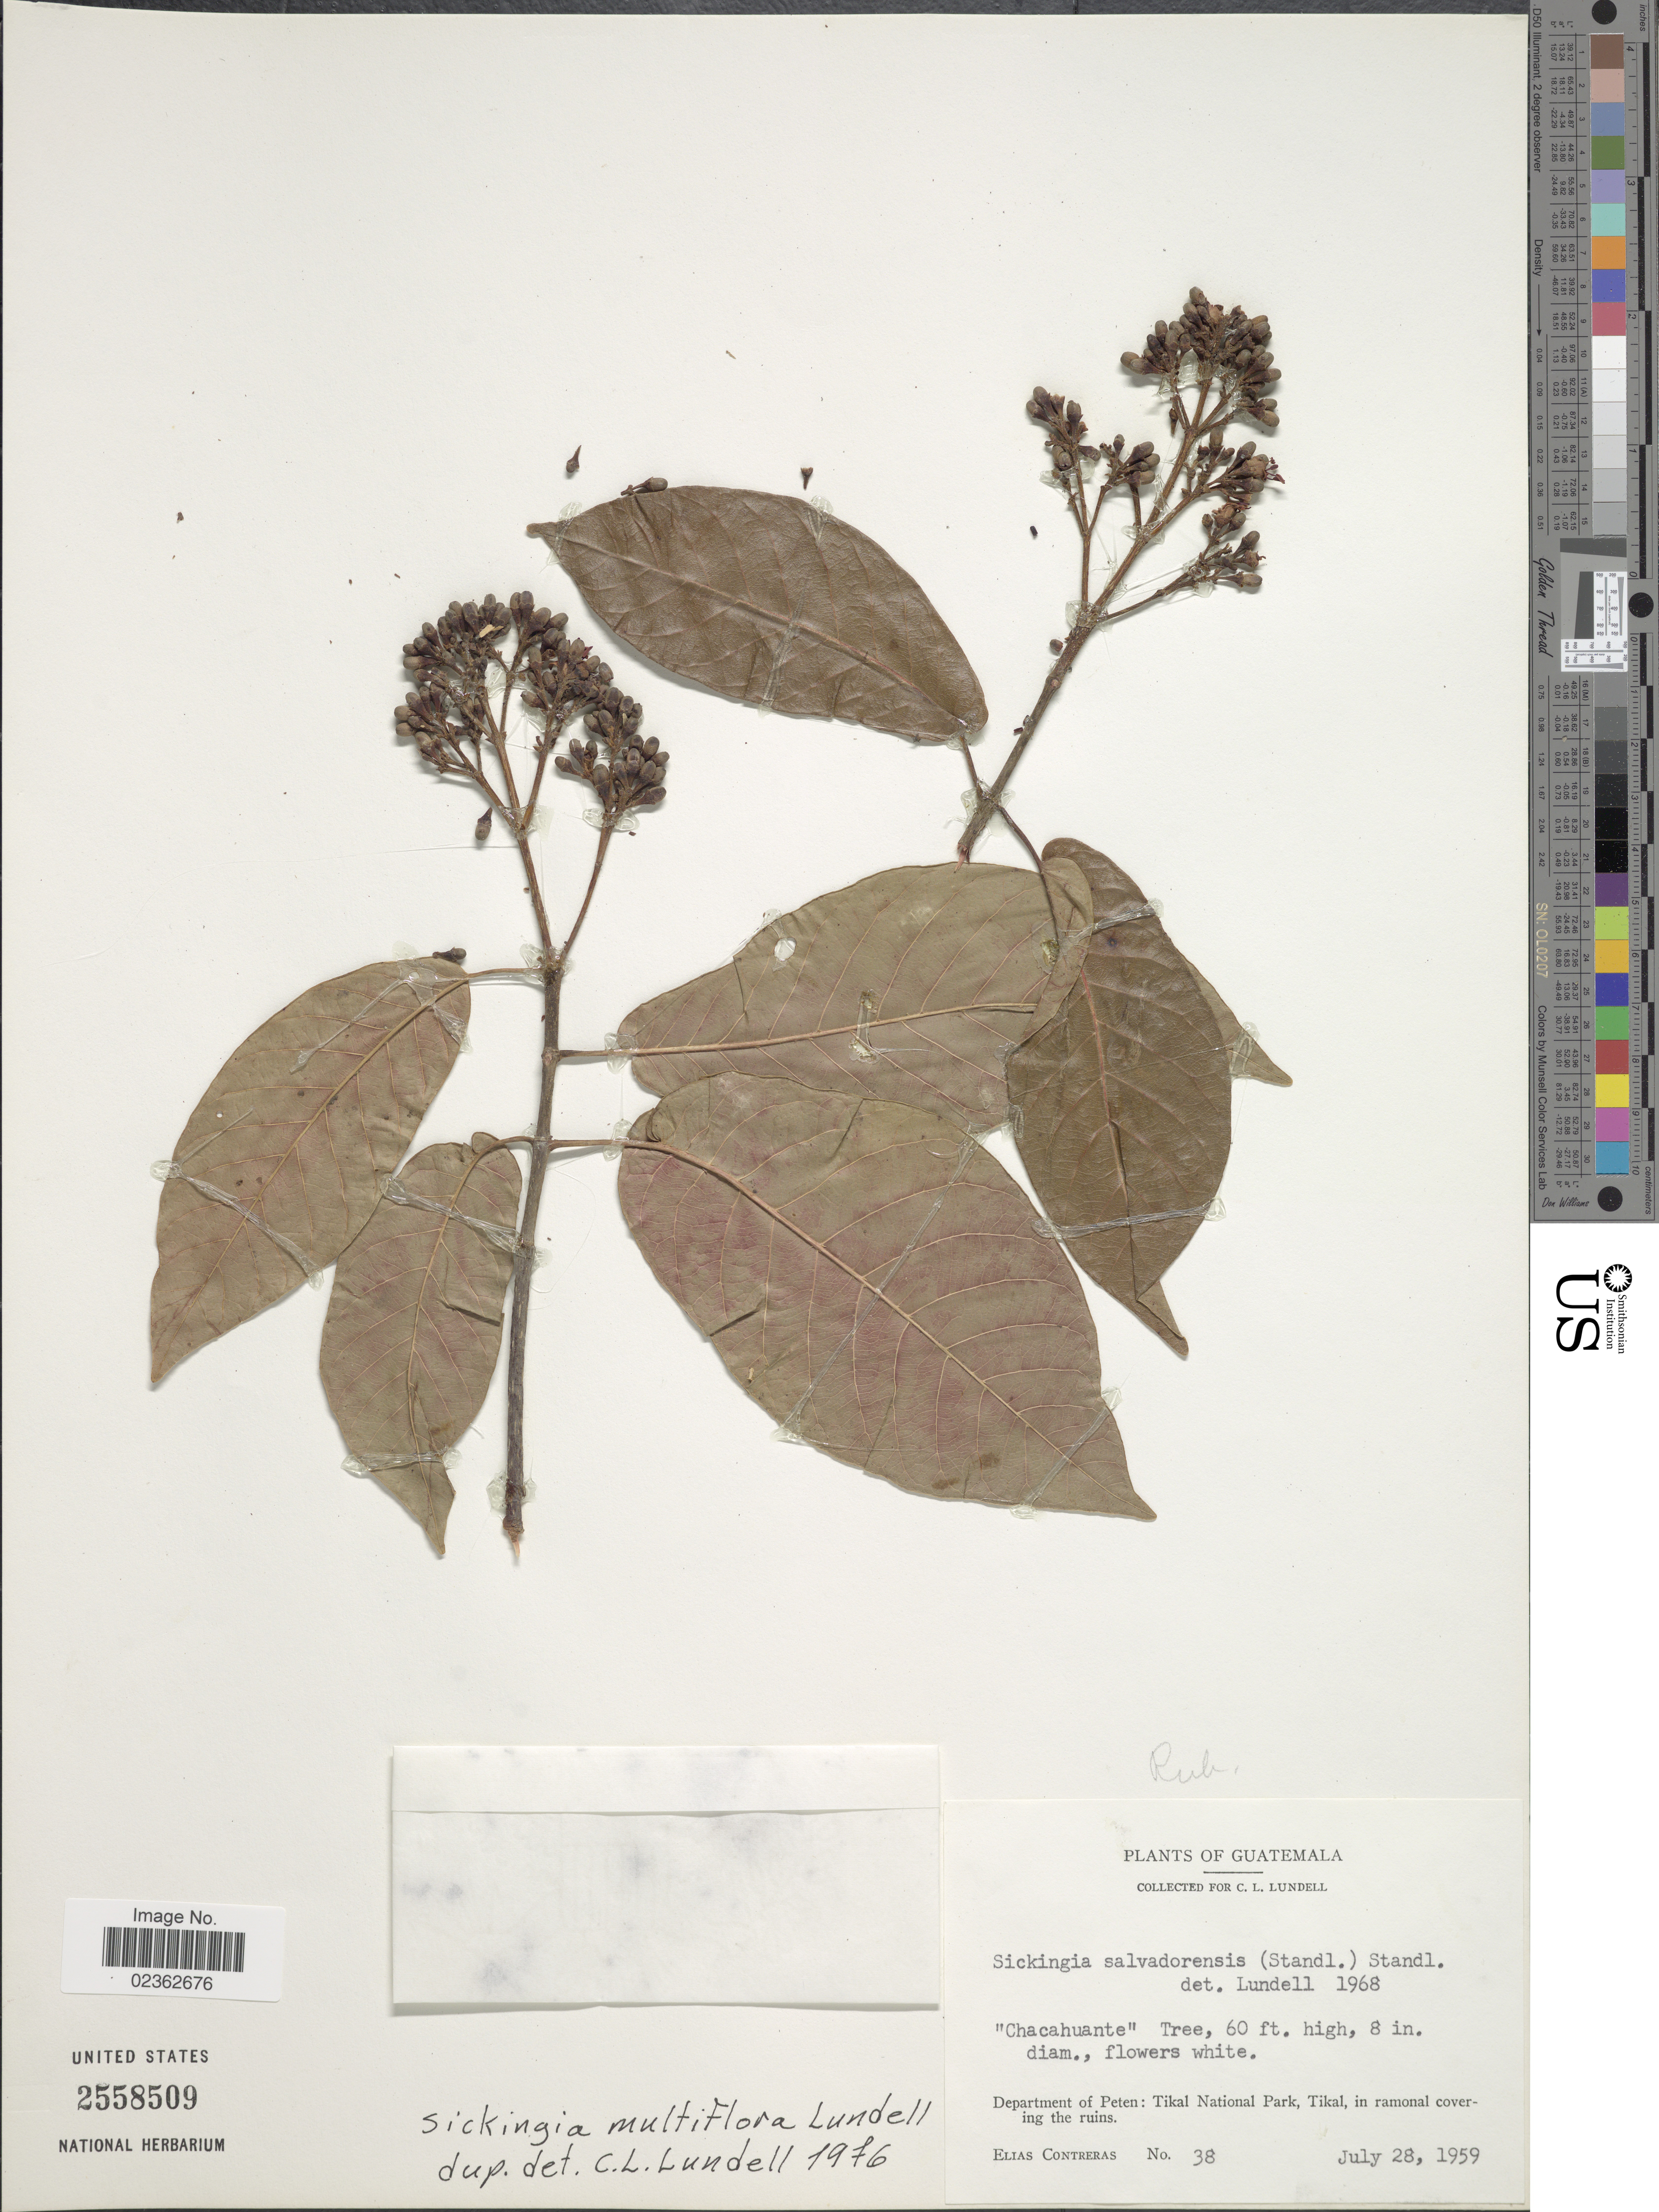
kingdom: Plantae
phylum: Tracheophyta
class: Magnoliopsida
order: Gentianales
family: Rubiaceae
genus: Simira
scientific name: Simira multiflora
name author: (Lundell) E. Martínez & Borhidi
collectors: E. Contreras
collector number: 38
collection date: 1959-07-28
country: Guatemala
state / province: El Petén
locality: Tikal National Park, Tikal.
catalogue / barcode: US 2558509